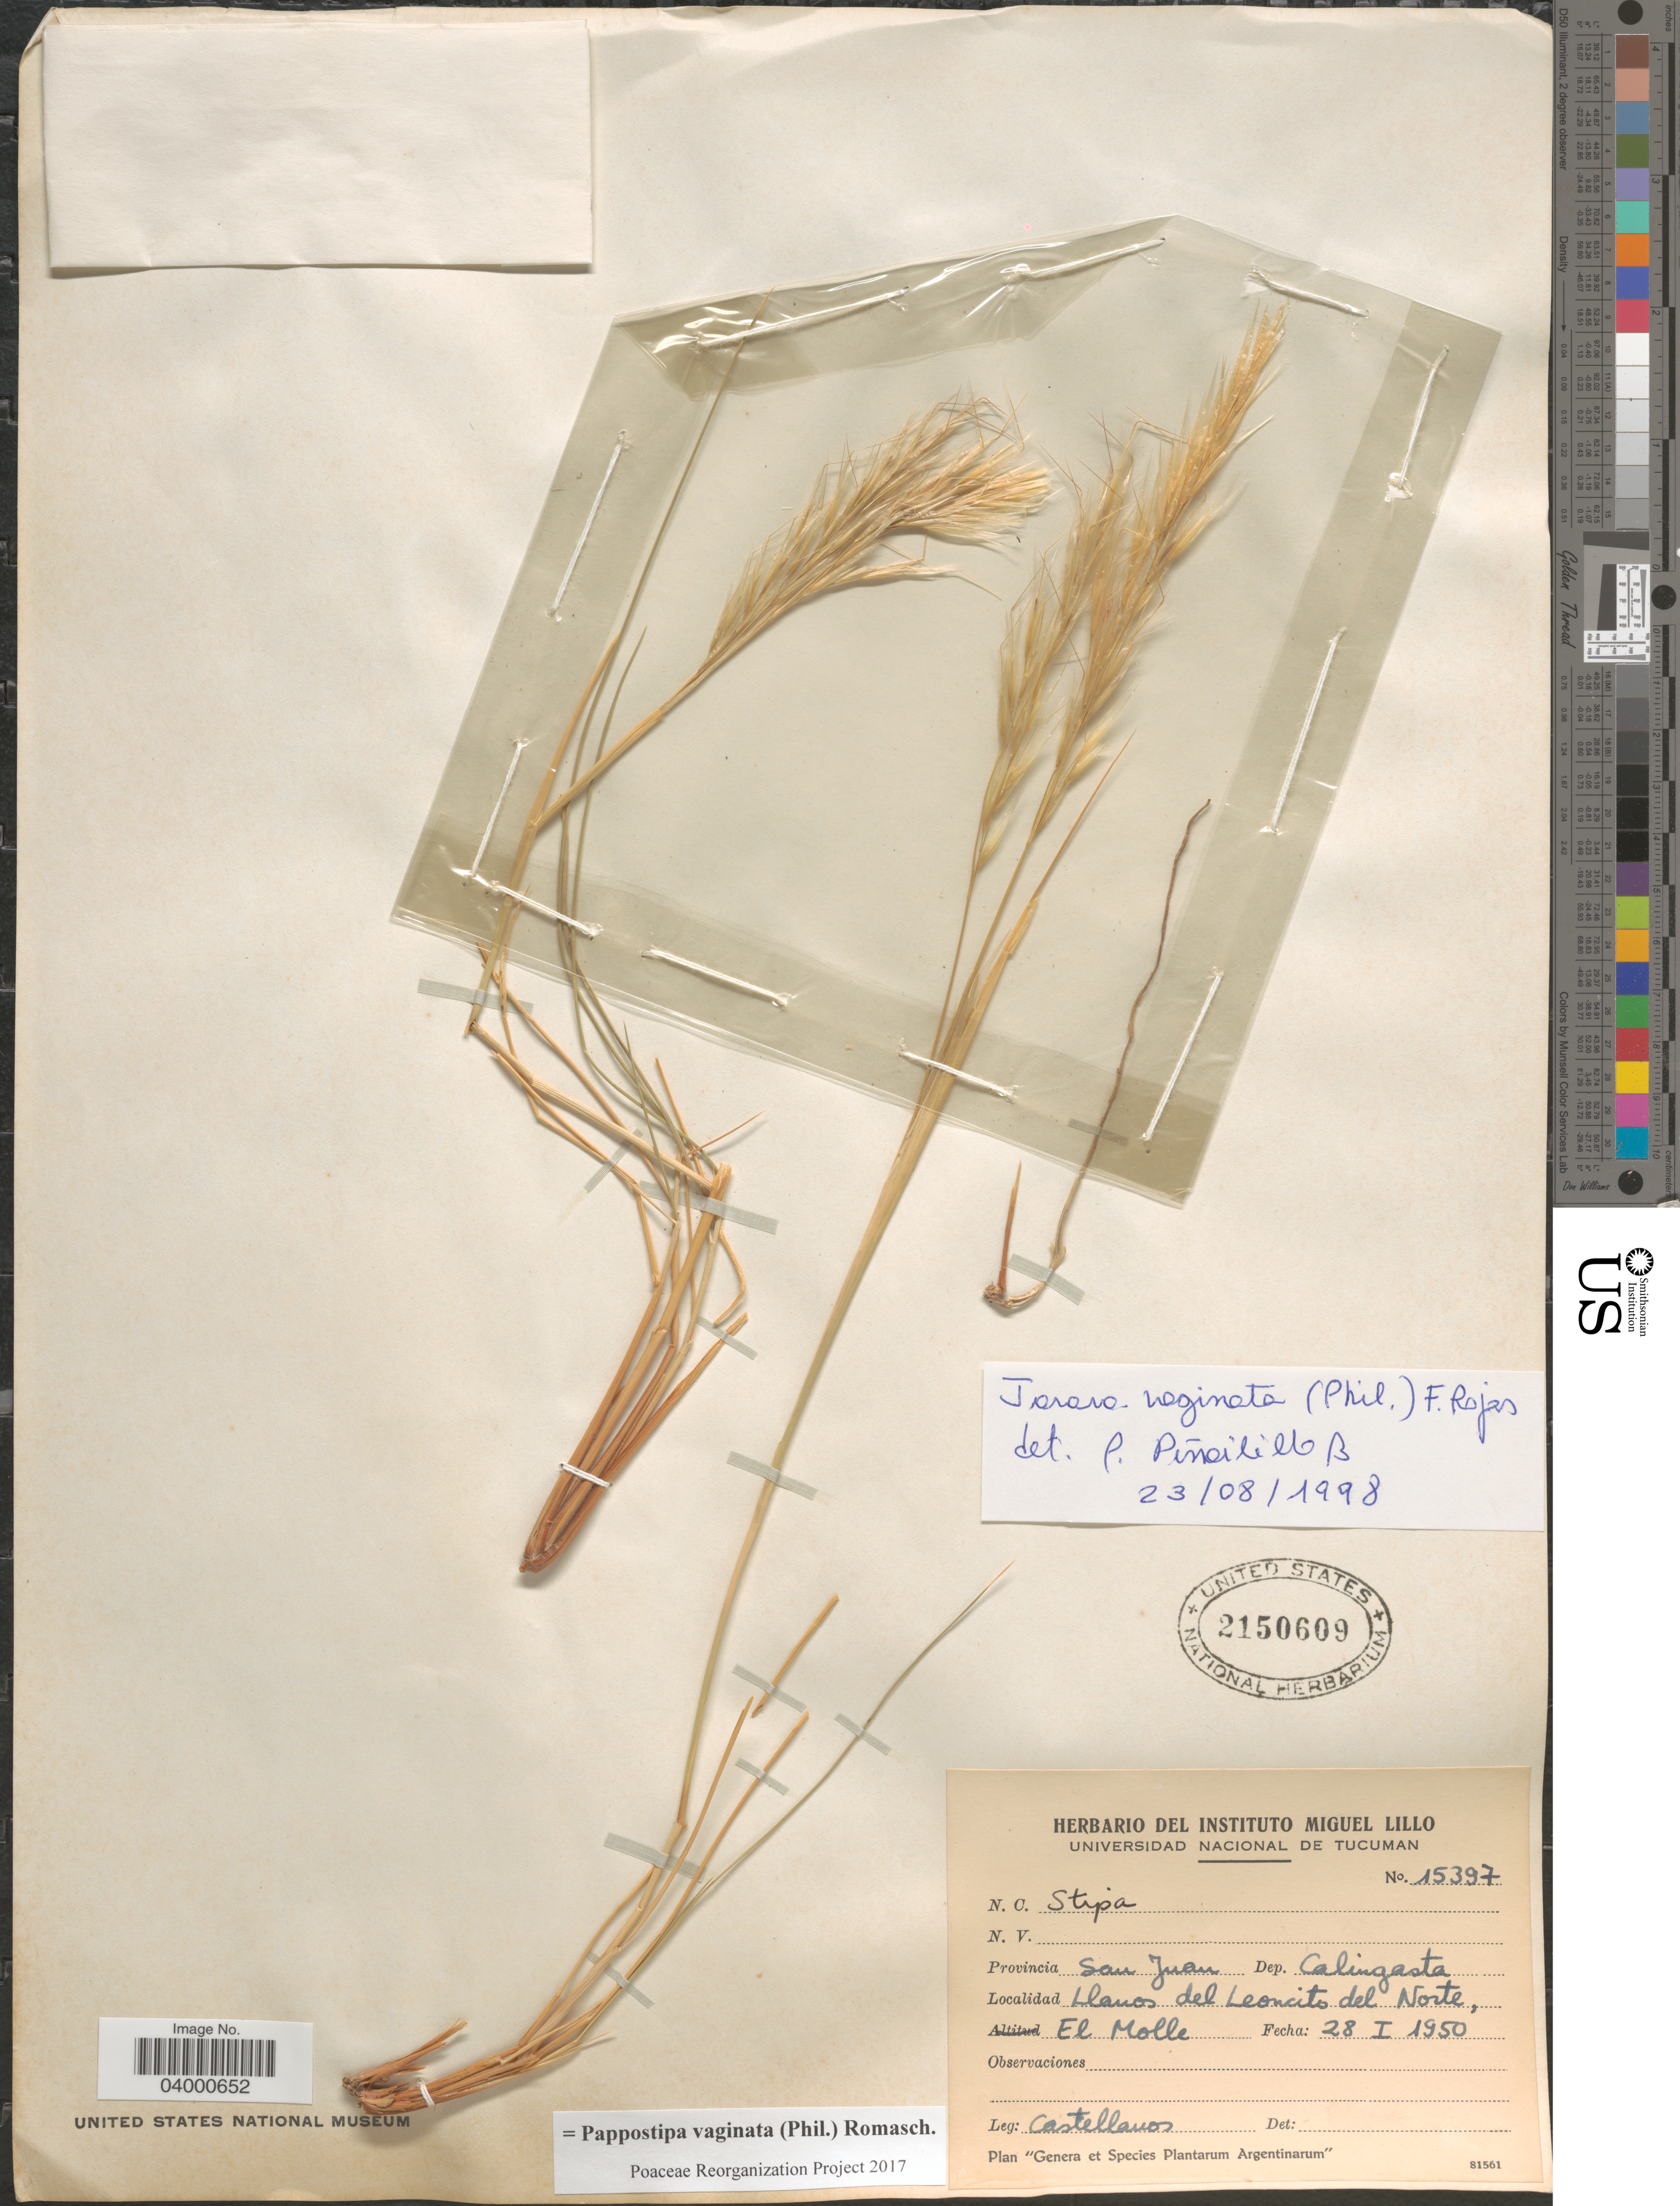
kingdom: Plantae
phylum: Tracheophyta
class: Liliopsida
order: Poales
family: Poaceae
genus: Pappostipa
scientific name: Pappostipa vaginata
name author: (Phil.) Romasch.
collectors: -- Castellanos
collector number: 15397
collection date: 1950-01-28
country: Argentina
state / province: San Juan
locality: Dep. Calingasta. Llanos del Leoncito del Norte, El Molle.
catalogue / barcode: US 2150609